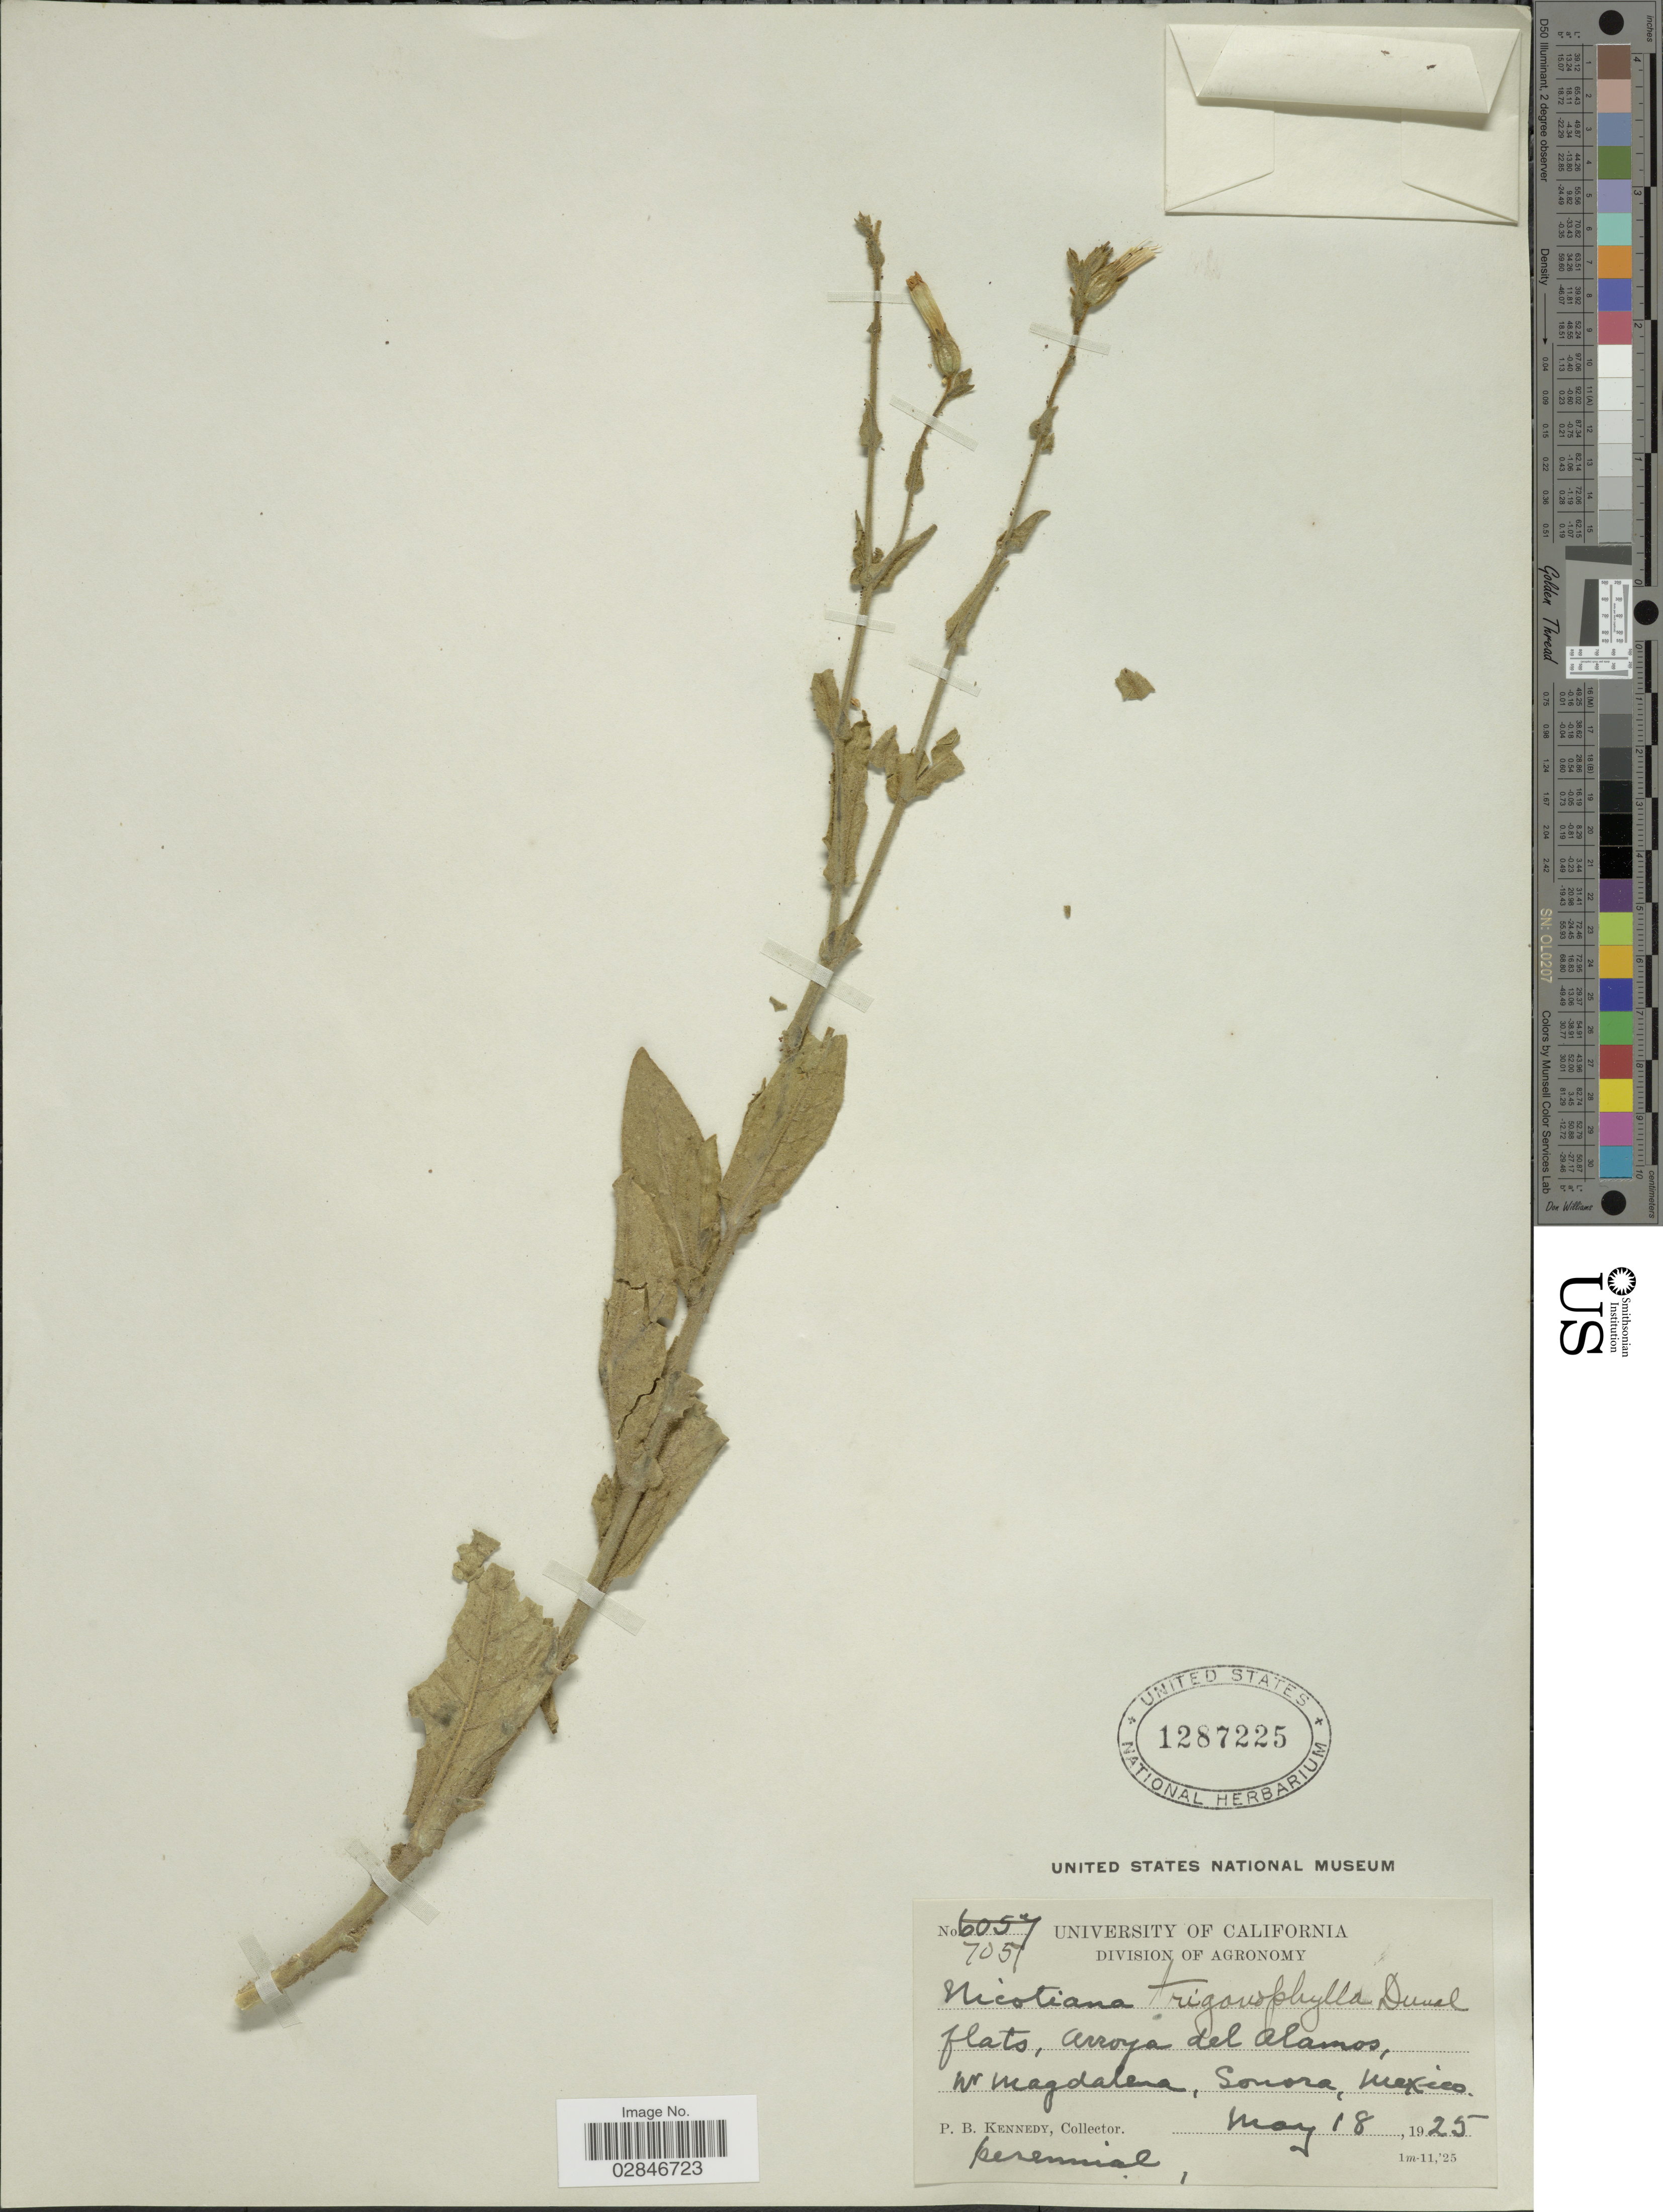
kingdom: Plantae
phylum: Tracheophyta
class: Magnoliopsida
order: Solanales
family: Solanaceae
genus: Nicotiana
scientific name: Nicotiana trigonophylla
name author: Dunal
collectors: P. B. Kennedy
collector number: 7057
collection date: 1925-05-18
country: Mexico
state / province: Sonora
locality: Arryou del Alamos, nr Magdalena.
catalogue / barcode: US 1287225